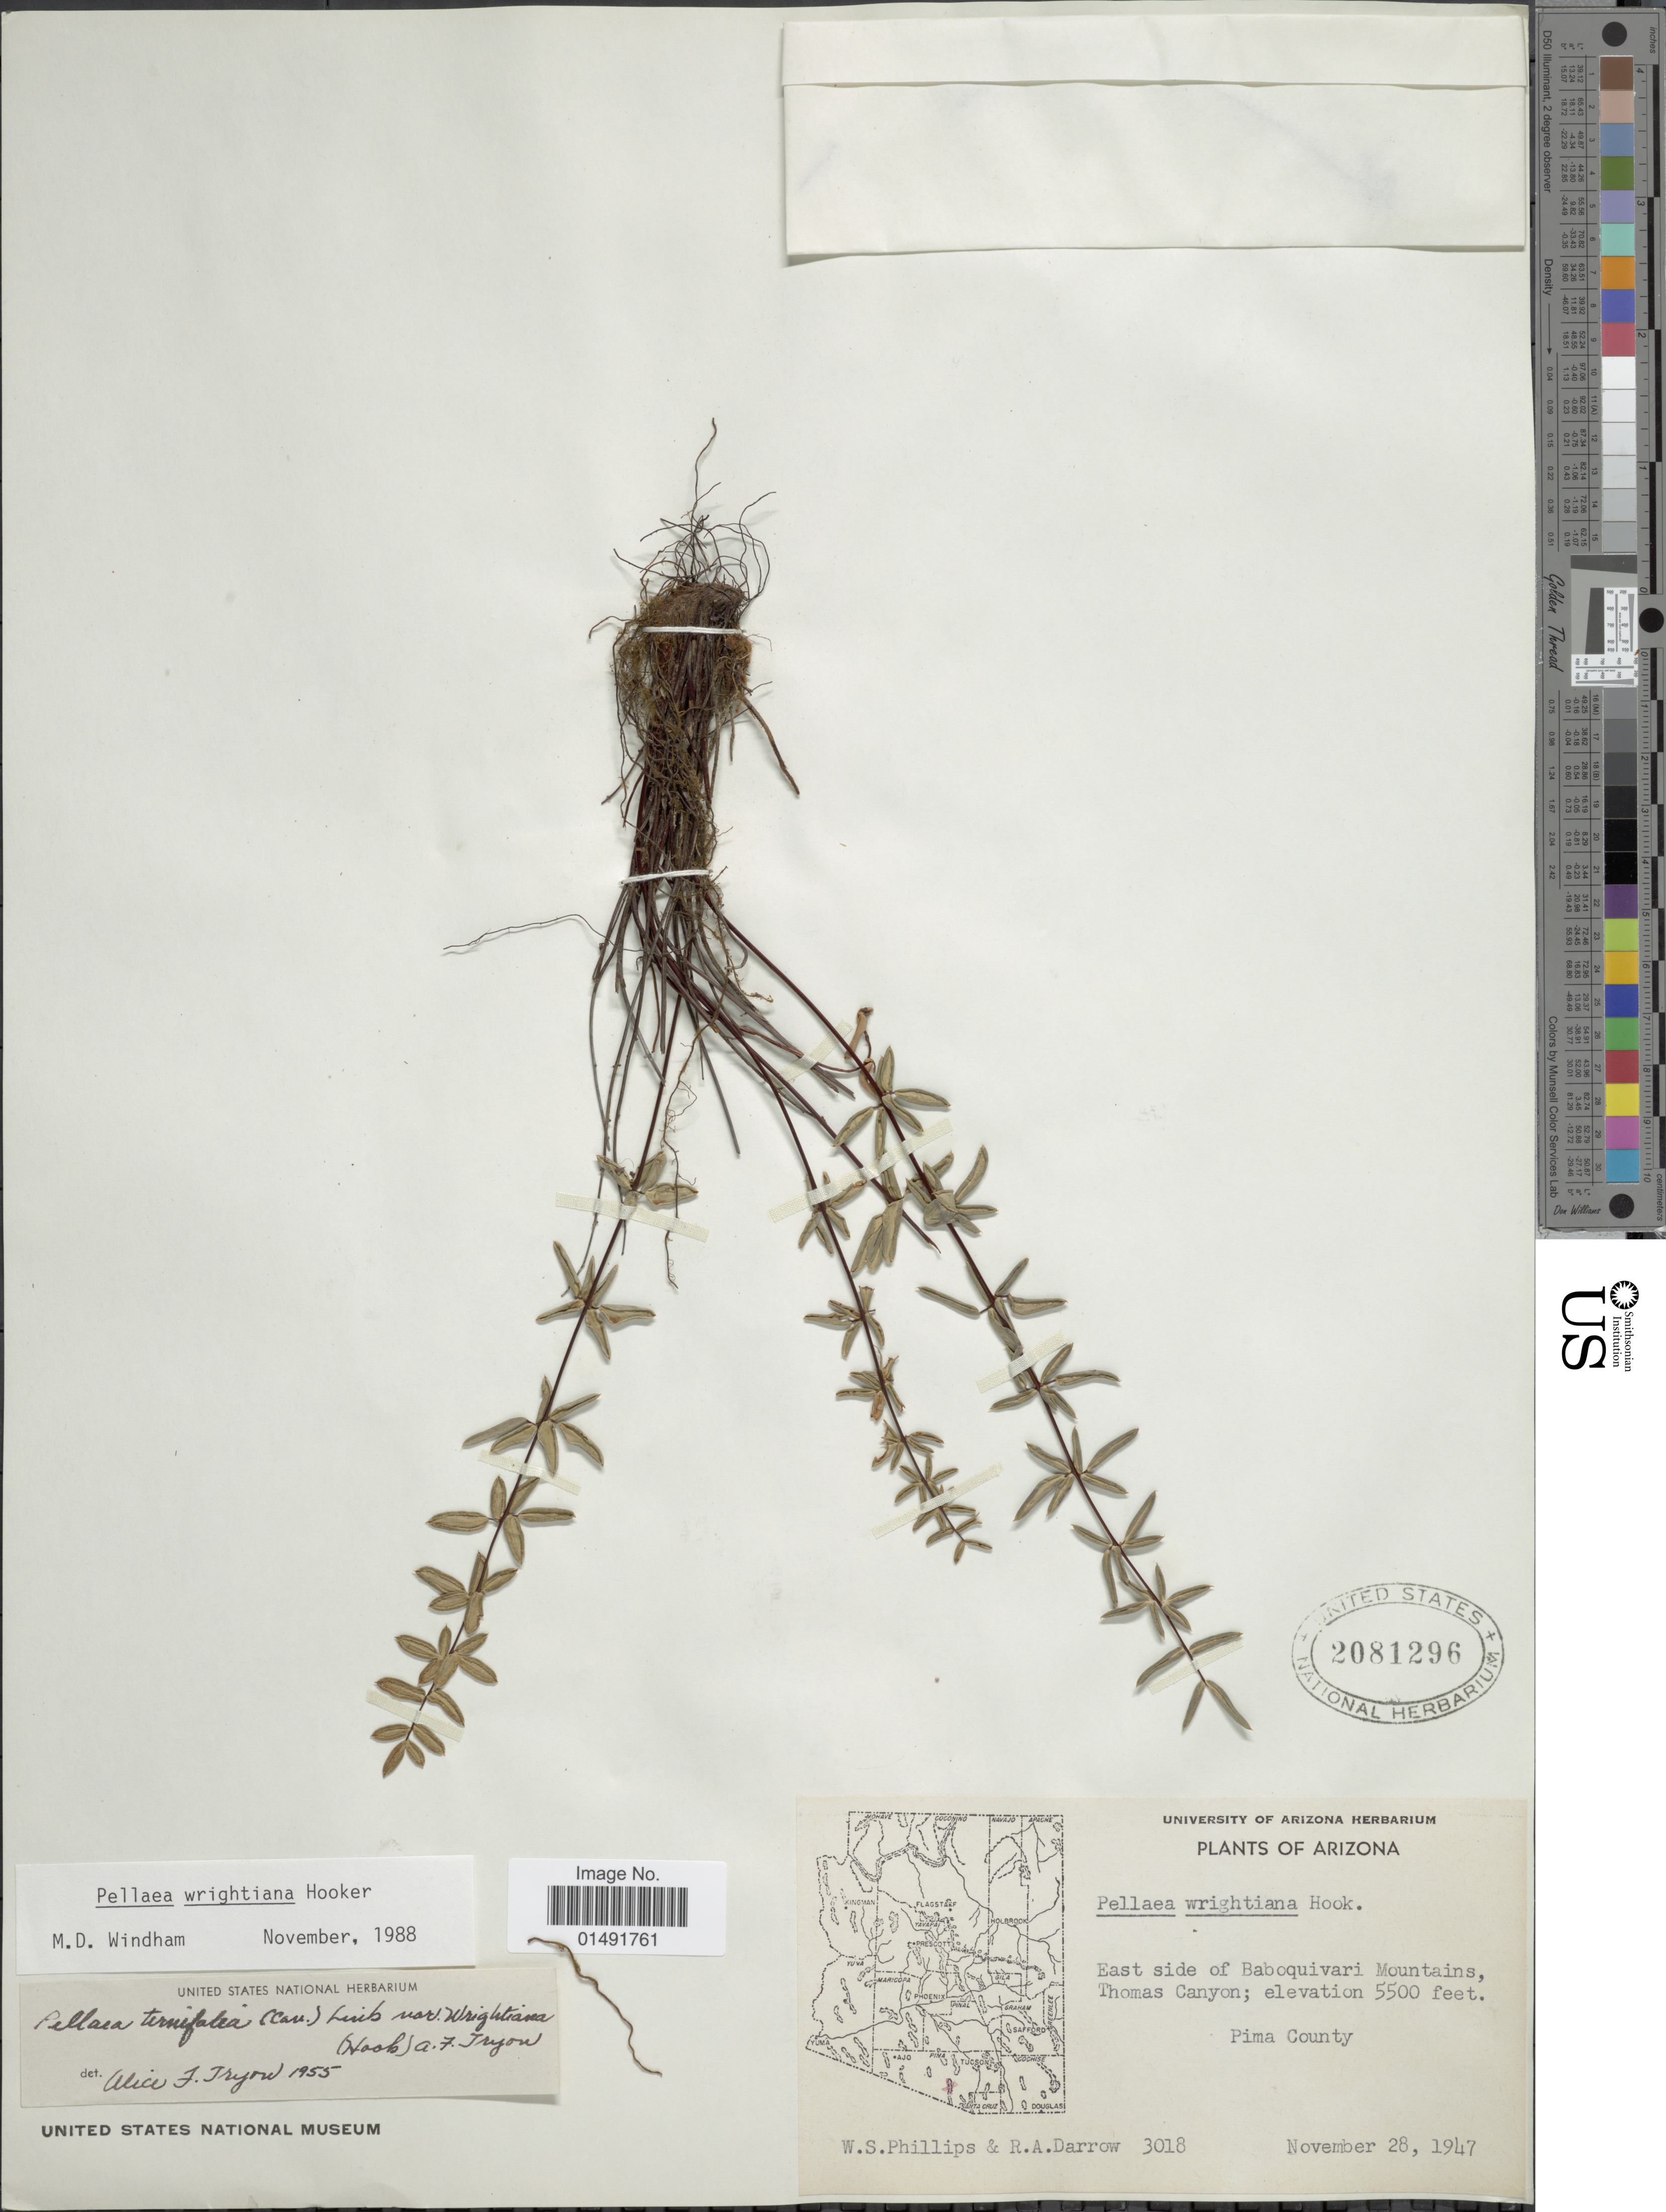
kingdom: Plantae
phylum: Tracheophyta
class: Polypodiopsida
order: Polypodiales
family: Pteridaceae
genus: Pellaea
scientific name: Pellaea wrightiana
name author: Hook.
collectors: W. S. Phillips & R. A. Darrow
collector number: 3018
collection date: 1947-11-28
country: United States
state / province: Arizona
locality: East side of Baboquivari Mountains, Thomas Canyon, Pima County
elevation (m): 1676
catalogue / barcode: US 2081296